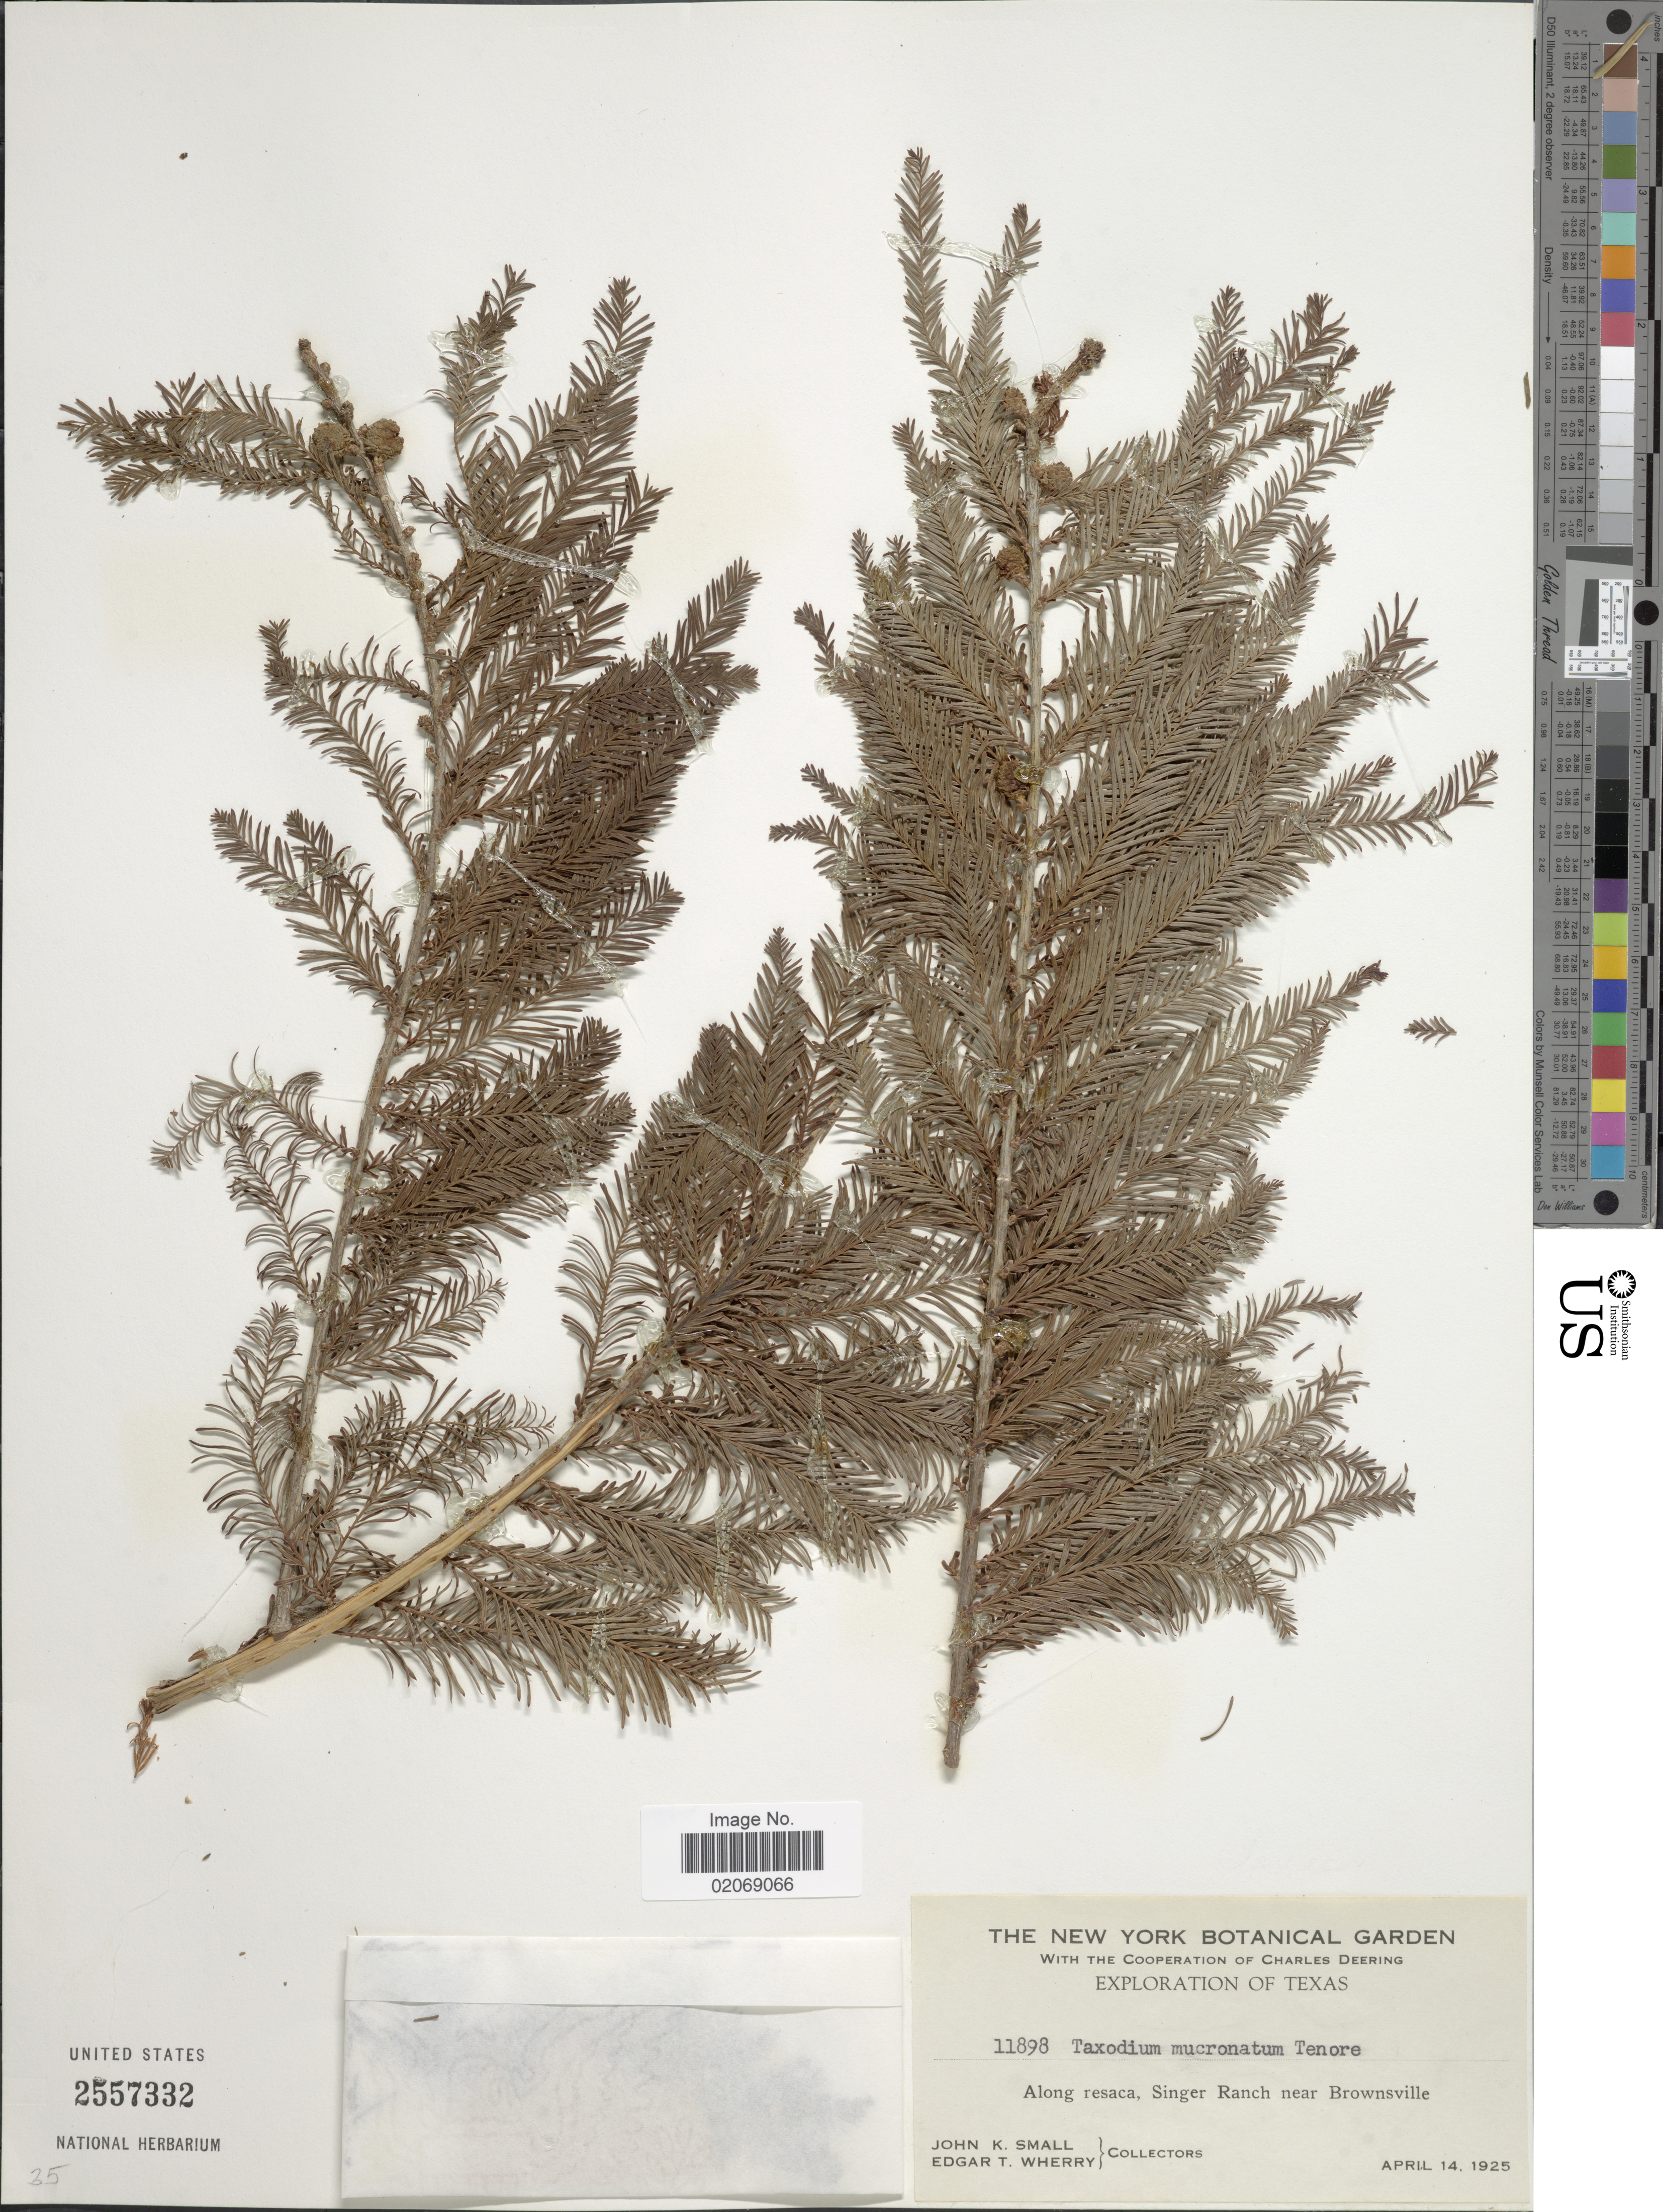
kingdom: Plantae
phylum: Tracheophyta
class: Pinopsida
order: Pinales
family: Cupressaceae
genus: Taxodium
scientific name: Taxodium mucronatum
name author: Ten.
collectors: J. K. Small & E. T. Wherry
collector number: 11898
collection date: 1925-04-14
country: United States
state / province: Texas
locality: Along resaca, Singer Ranch near brownsville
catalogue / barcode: US 2557332